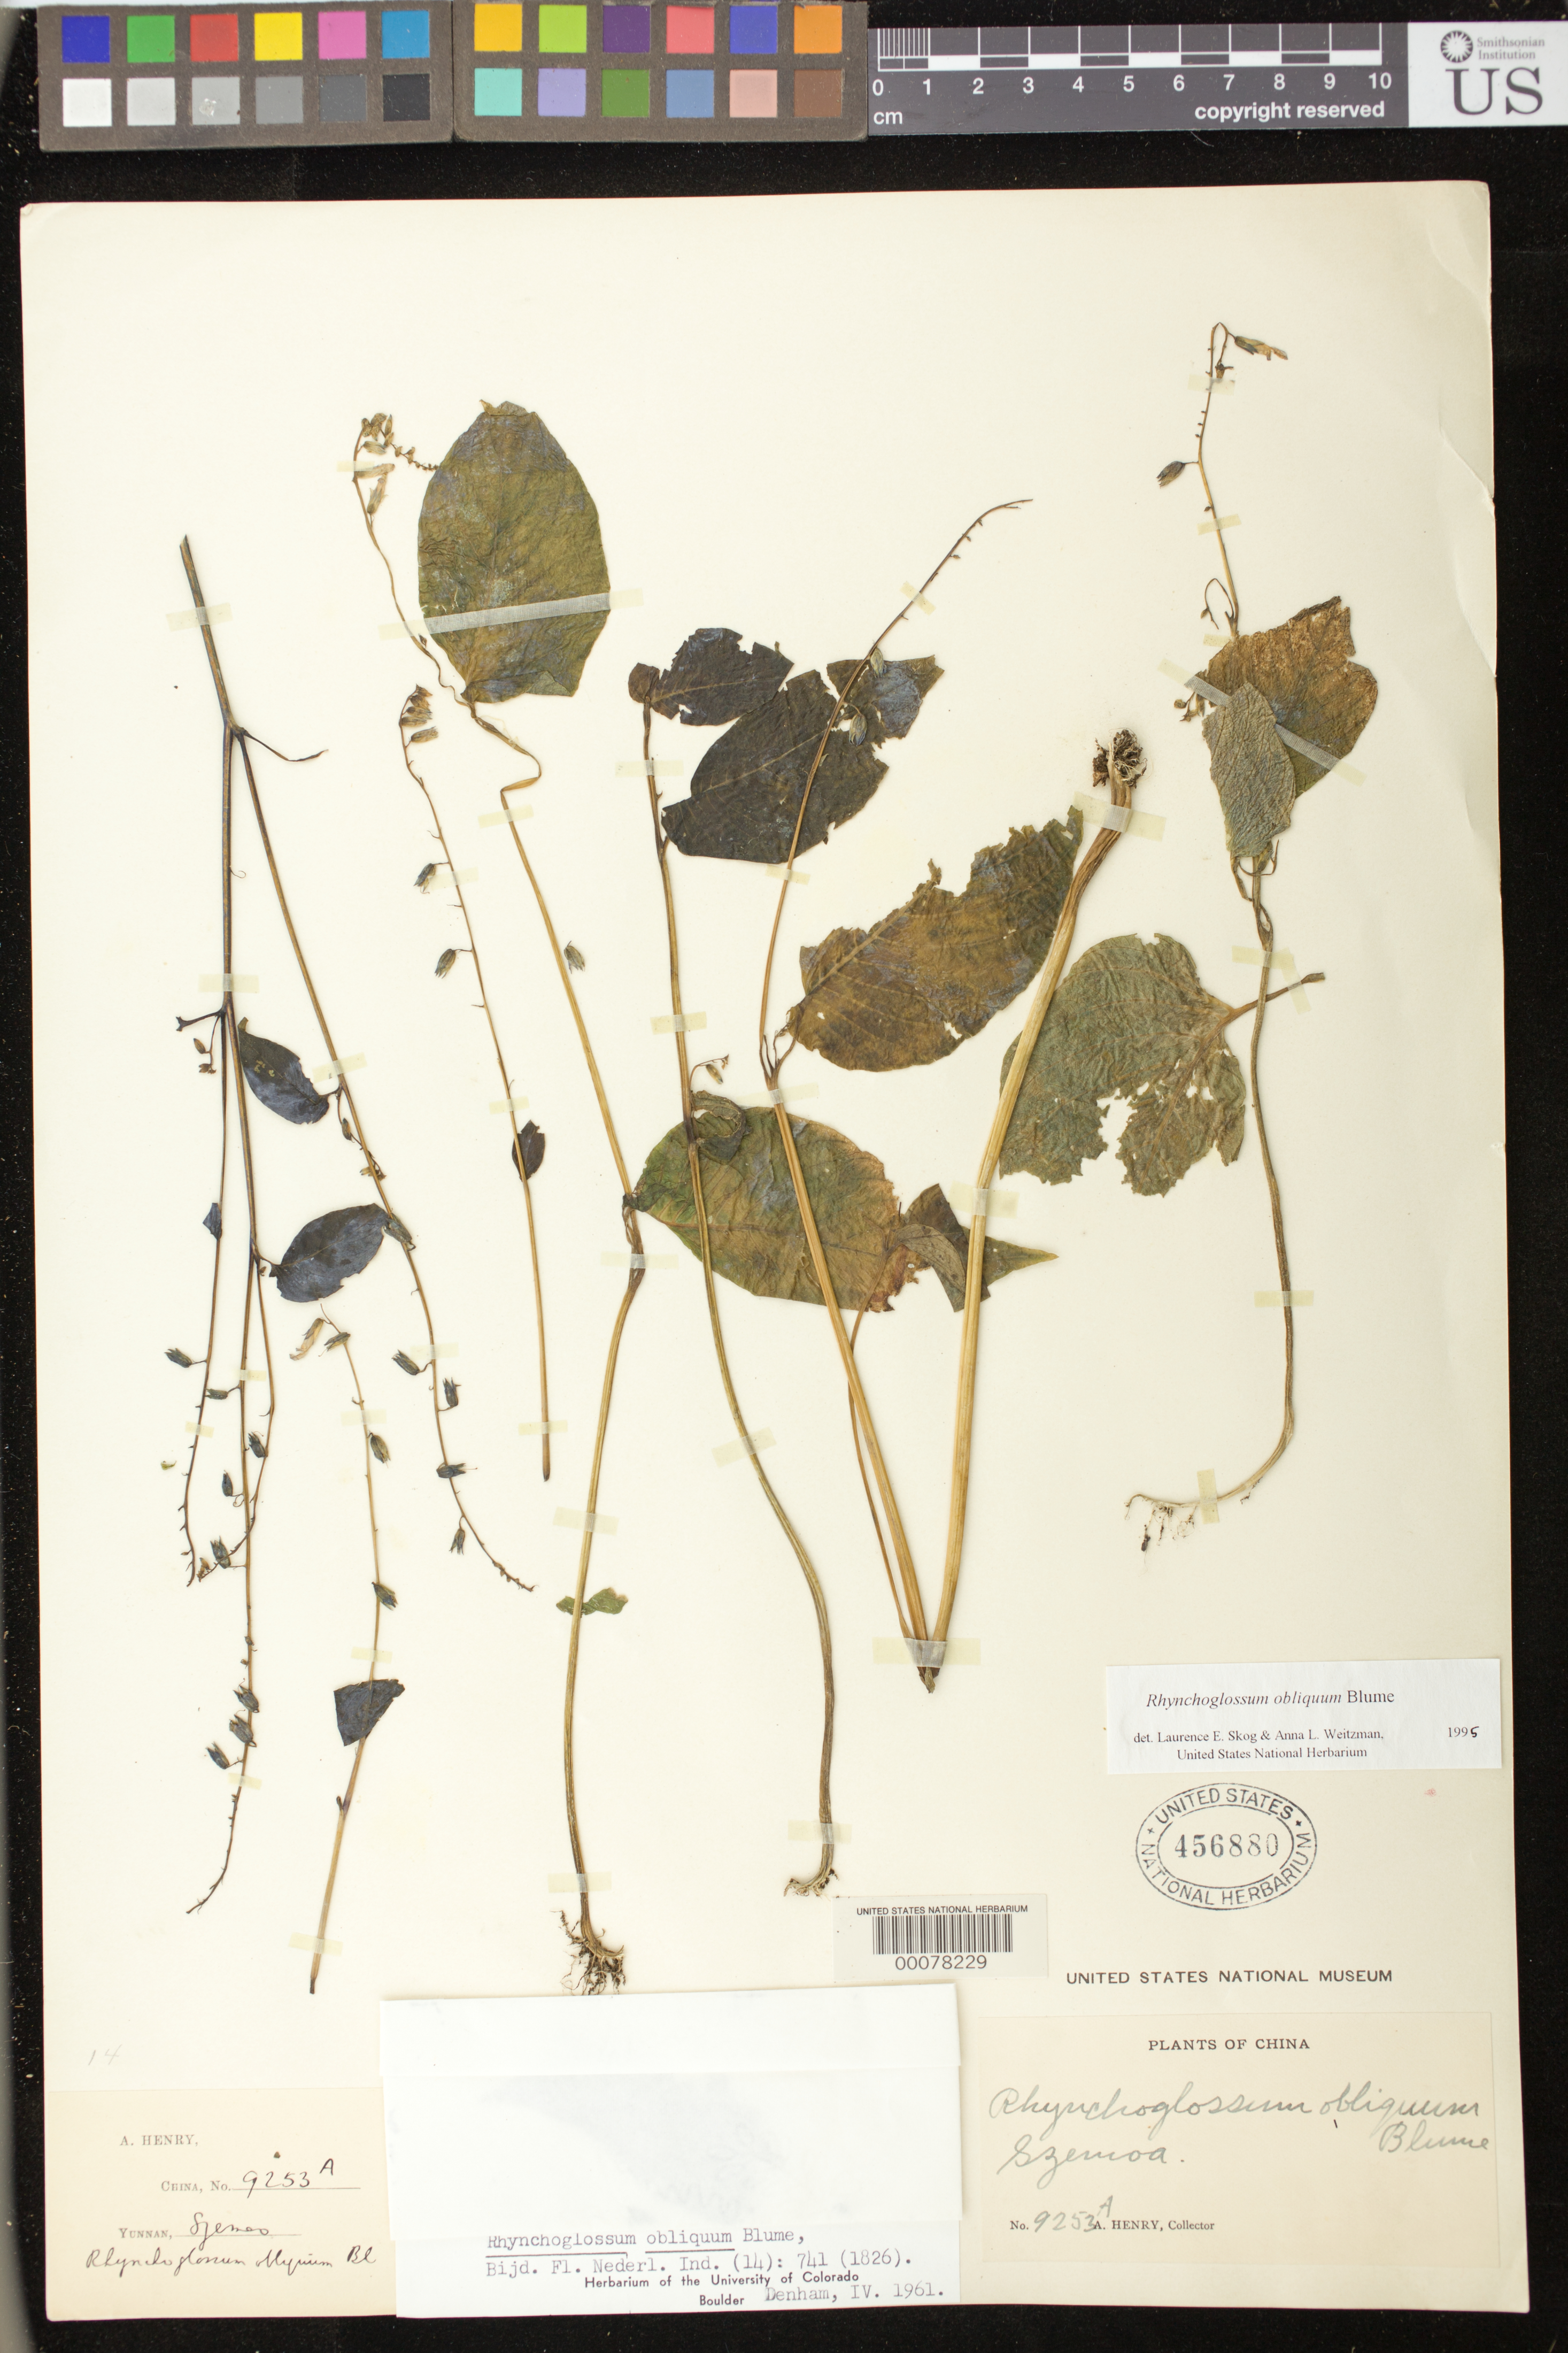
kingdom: Plantae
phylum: Tracheophyta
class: Magnoliopsida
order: Lamiales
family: Gesneriaceae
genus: Rhynchoglossum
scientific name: Rhynchoglossum obliquum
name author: Blume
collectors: A. Henry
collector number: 9253 A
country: China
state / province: Yunnan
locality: Szemoa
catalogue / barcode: US 456880